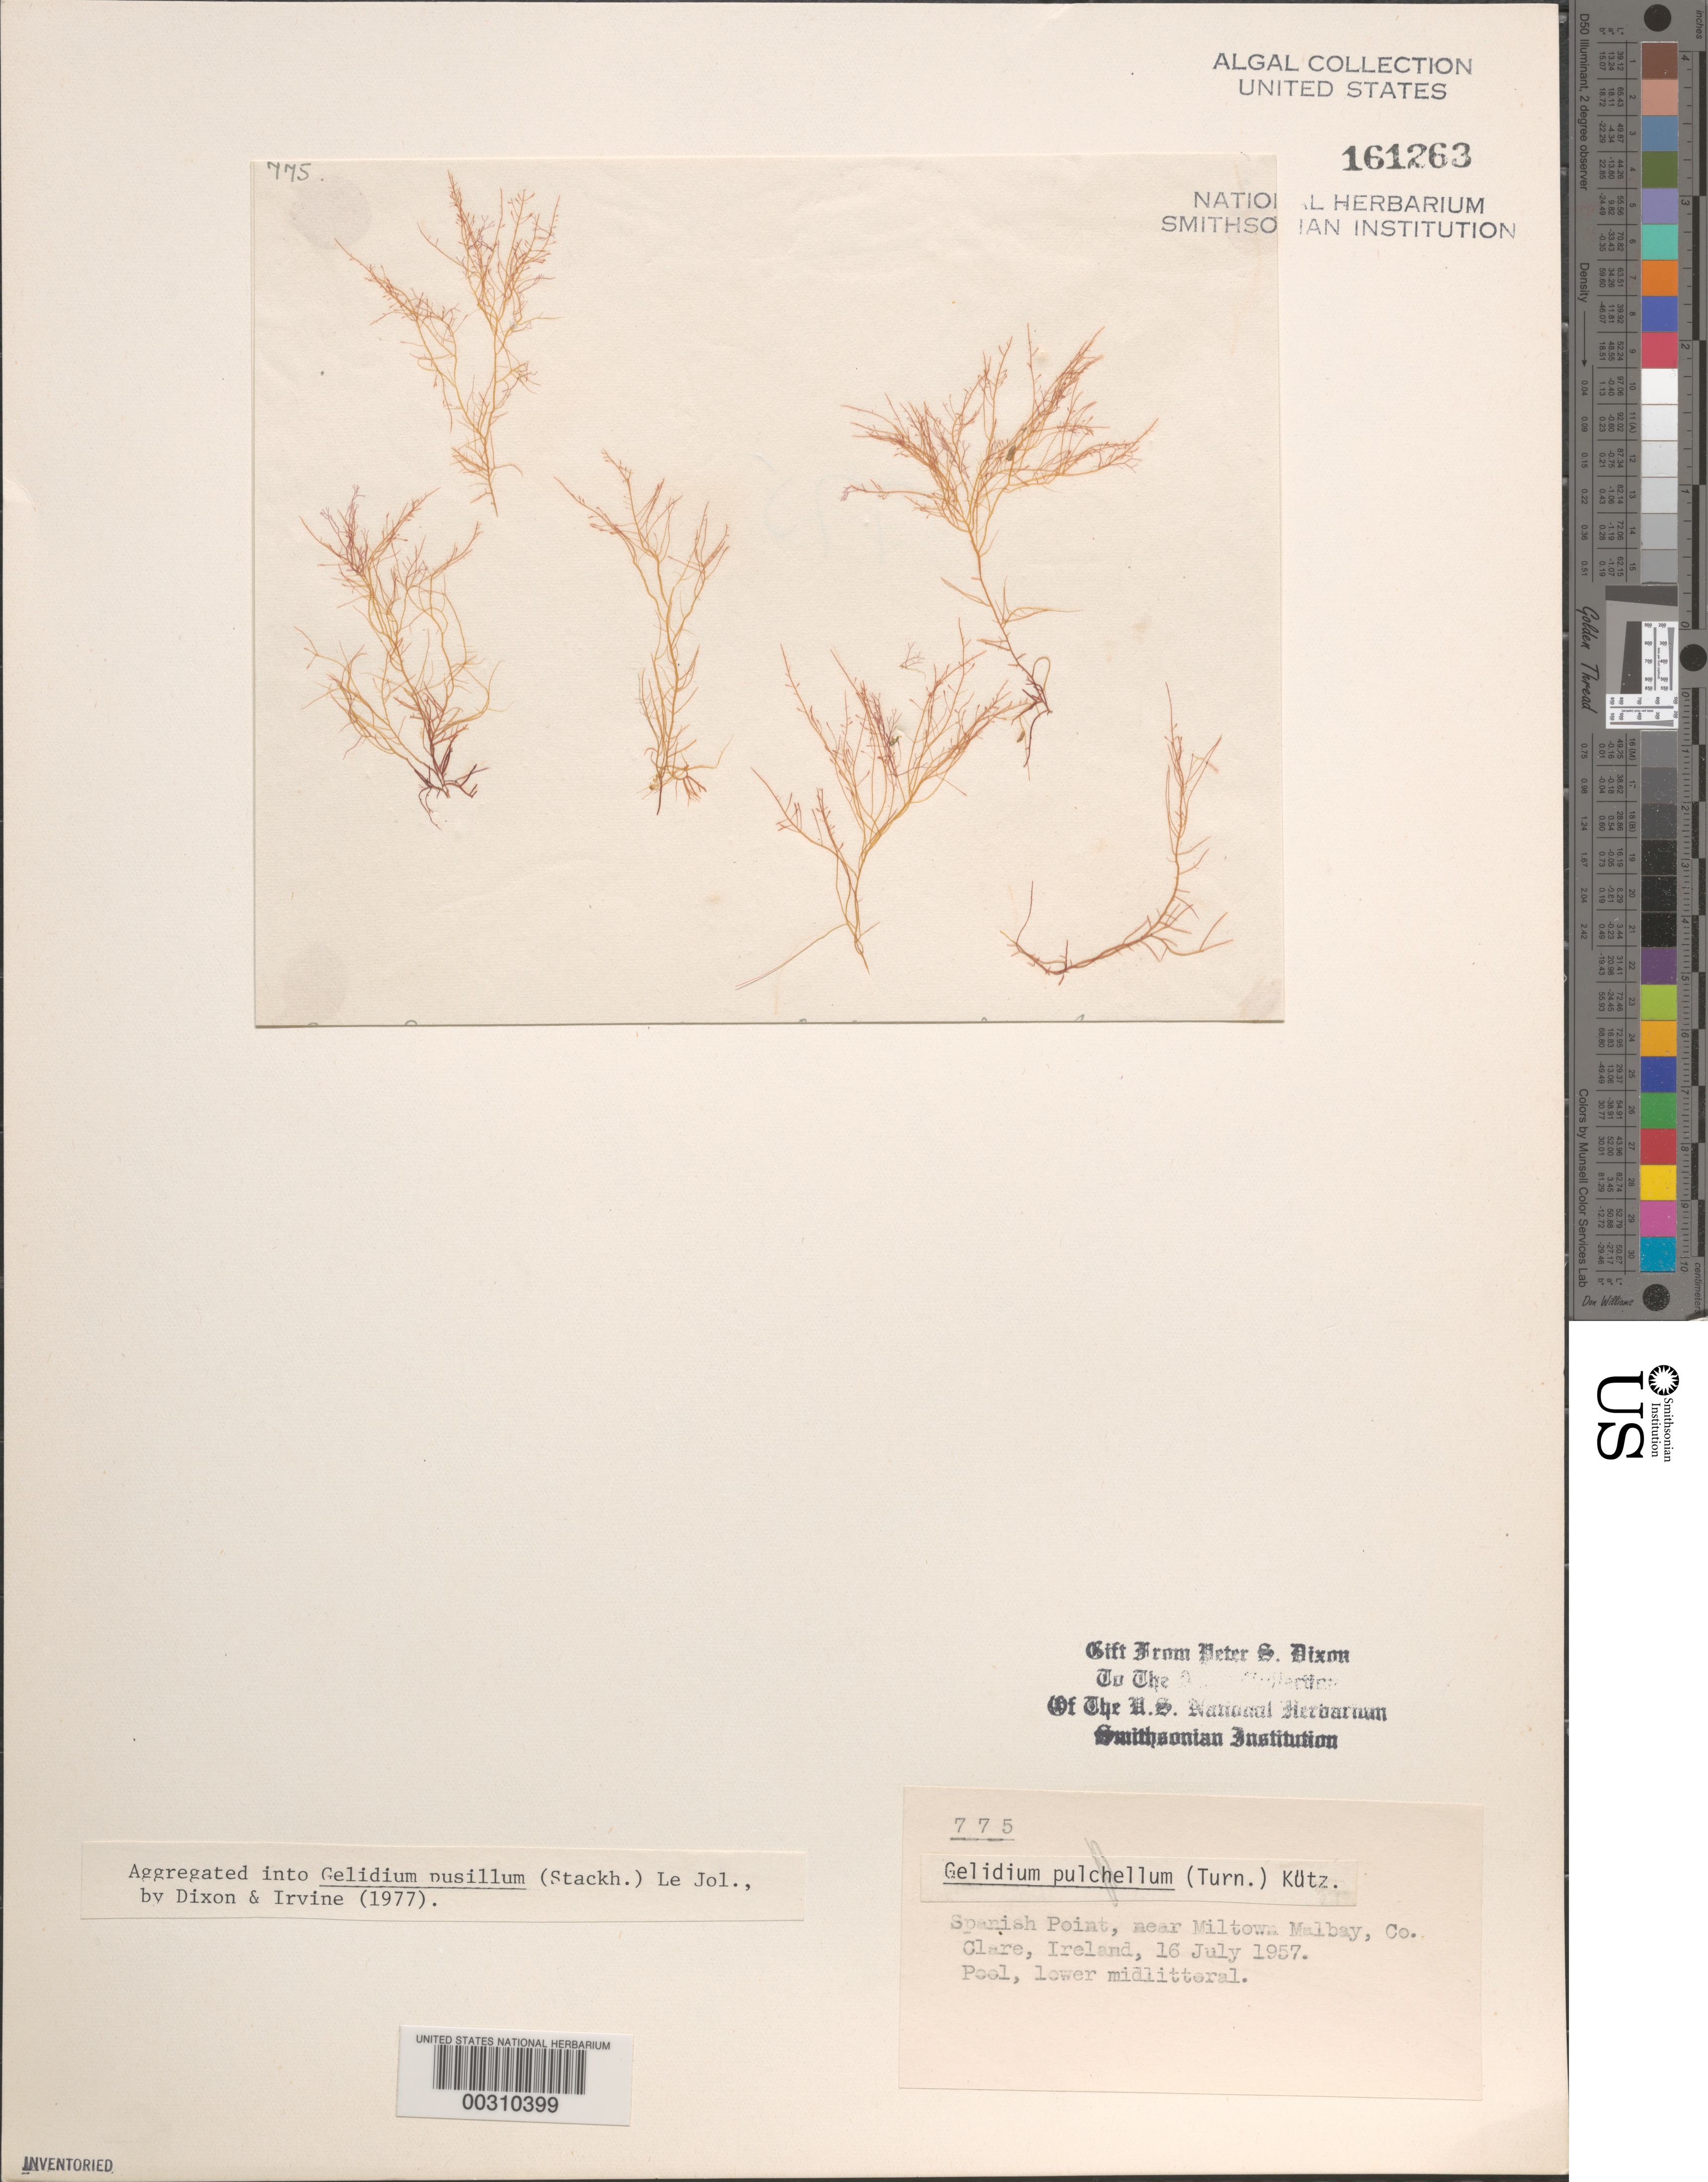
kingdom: Plantae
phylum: Rhodophyta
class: Florideophyceae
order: Gelidiales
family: Gelidiaceae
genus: Gelidium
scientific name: Gelidium pusillum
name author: (Stackh.) Le Jol.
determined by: Dixon, P. S.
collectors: P. S. Dixon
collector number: PSD 775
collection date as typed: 16 Jul 1957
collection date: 1957-07-16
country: Ireland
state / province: Munster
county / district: Clare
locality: Spanish Point, near Miltown Malbay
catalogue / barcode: US 161263